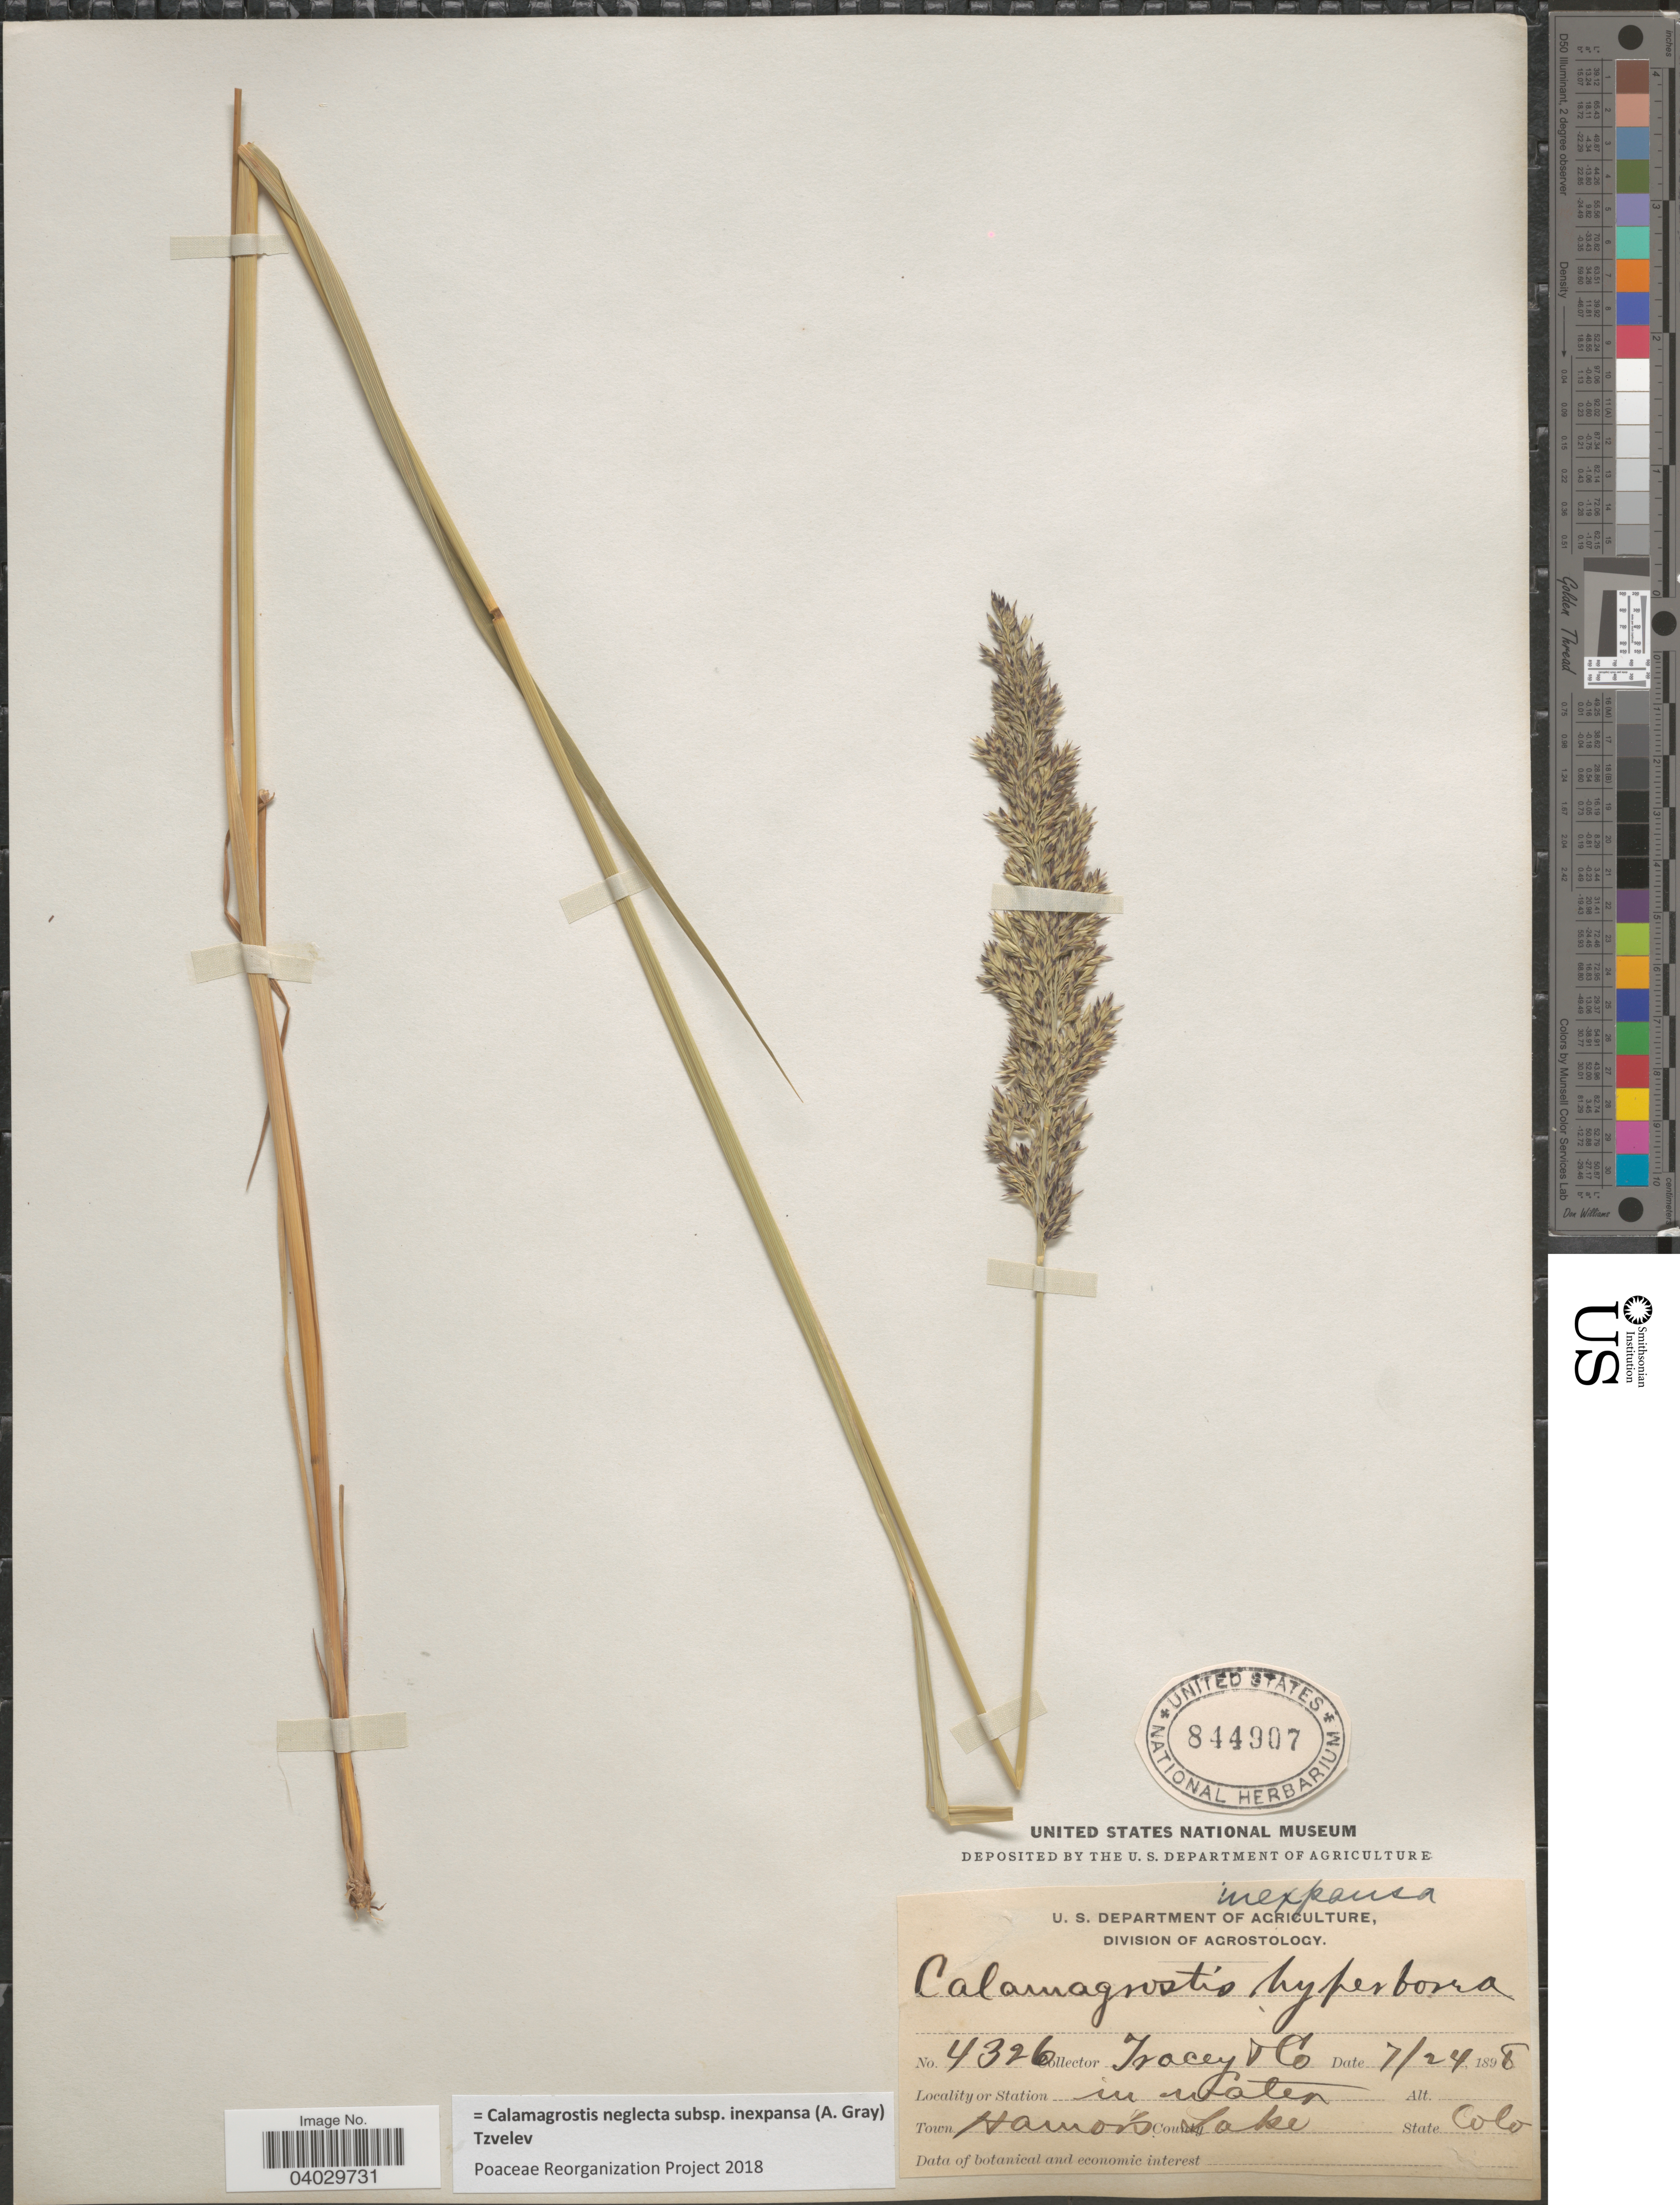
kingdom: Plantae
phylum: Tracheophyta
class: Liliopsida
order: Poales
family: Poaceae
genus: Calamagrostis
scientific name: Calamagrostis neglecta subsp. inexpansa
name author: (A. Gray) Tzvelev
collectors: Tracey & et al.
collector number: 4326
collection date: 1898-07-24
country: United States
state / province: Colorado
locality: Town Hamon Lake.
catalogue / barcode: US 844907